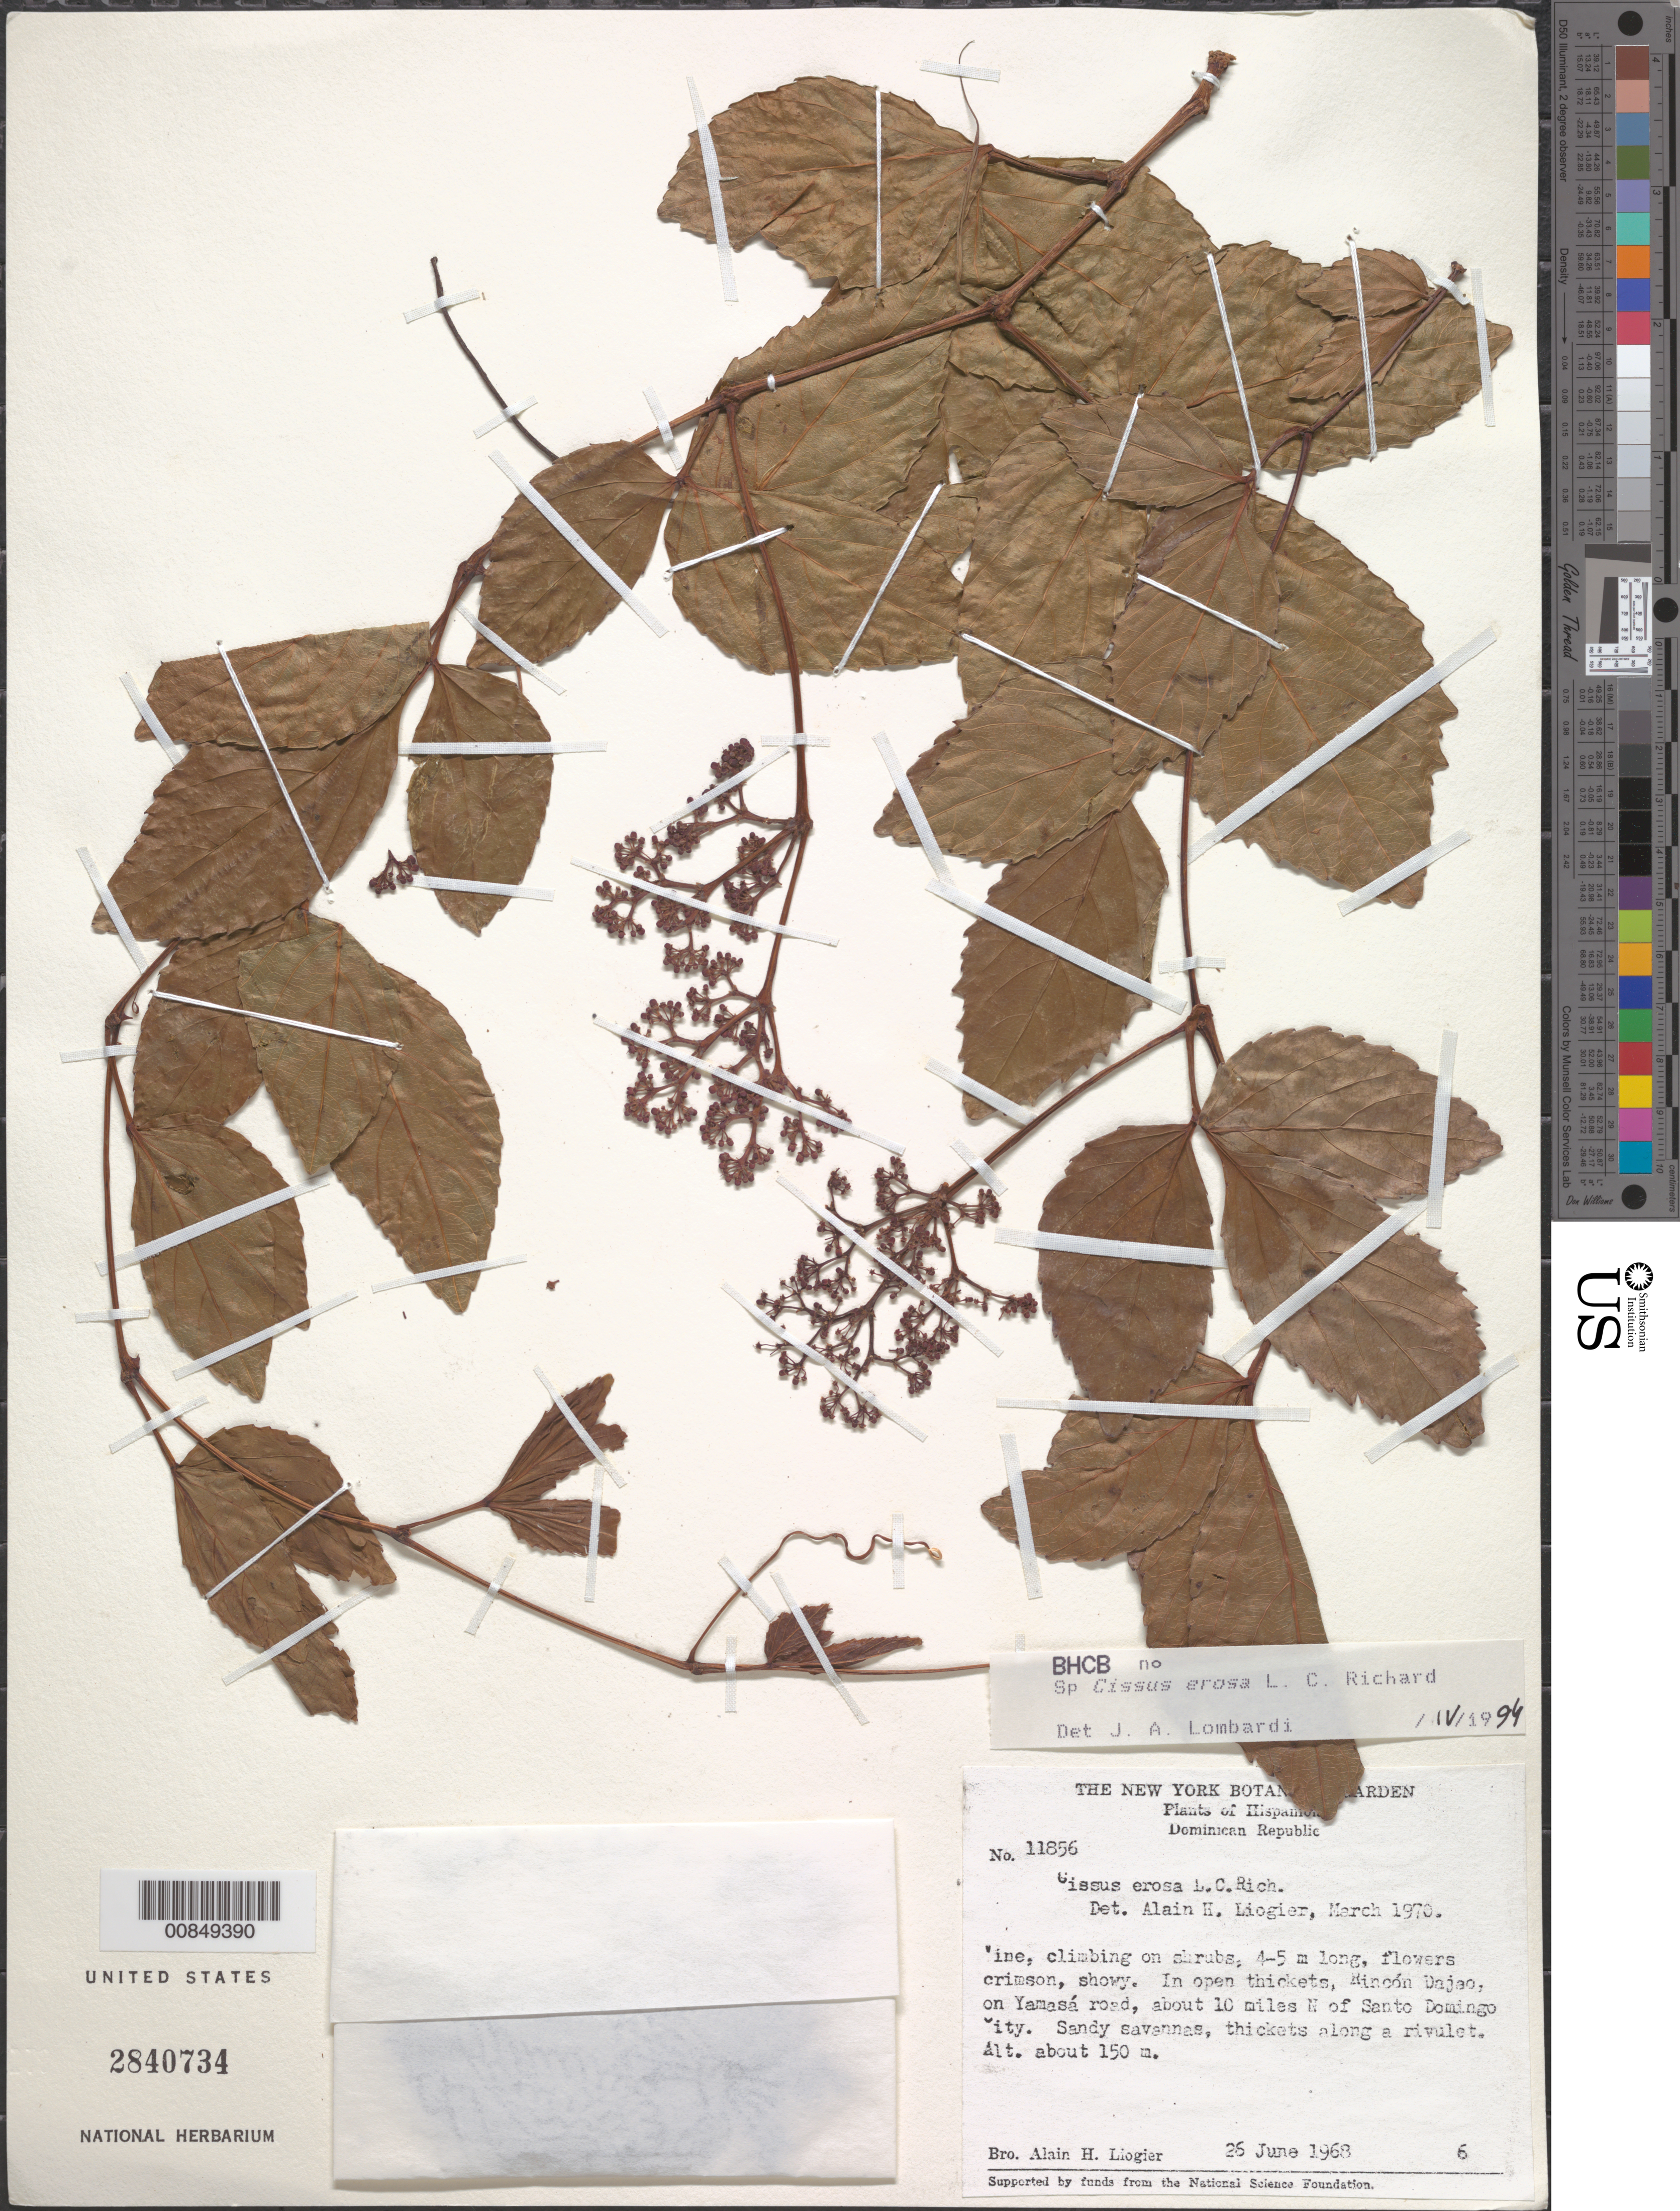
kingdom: Plantae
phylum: Tracheophyta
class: Magnoliopsida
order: Vitales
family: Vitaceae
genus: Cissus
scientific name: Cissus erosa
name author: Rich.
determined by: Lombardi, Julio A.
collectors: A. H. Liogier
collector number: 11856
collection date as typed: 26 Jun 1968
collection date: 1968-06-26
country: Dominican Republic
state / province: Distrito Nacional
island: Hispaniola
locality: Rincón Dajao, on Yamasá road, about 10 miles N of Santo Domingo City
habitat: On shrubs in open thickets along a rivulet, in sandy savannas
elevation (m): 150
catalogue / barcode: US 2840734